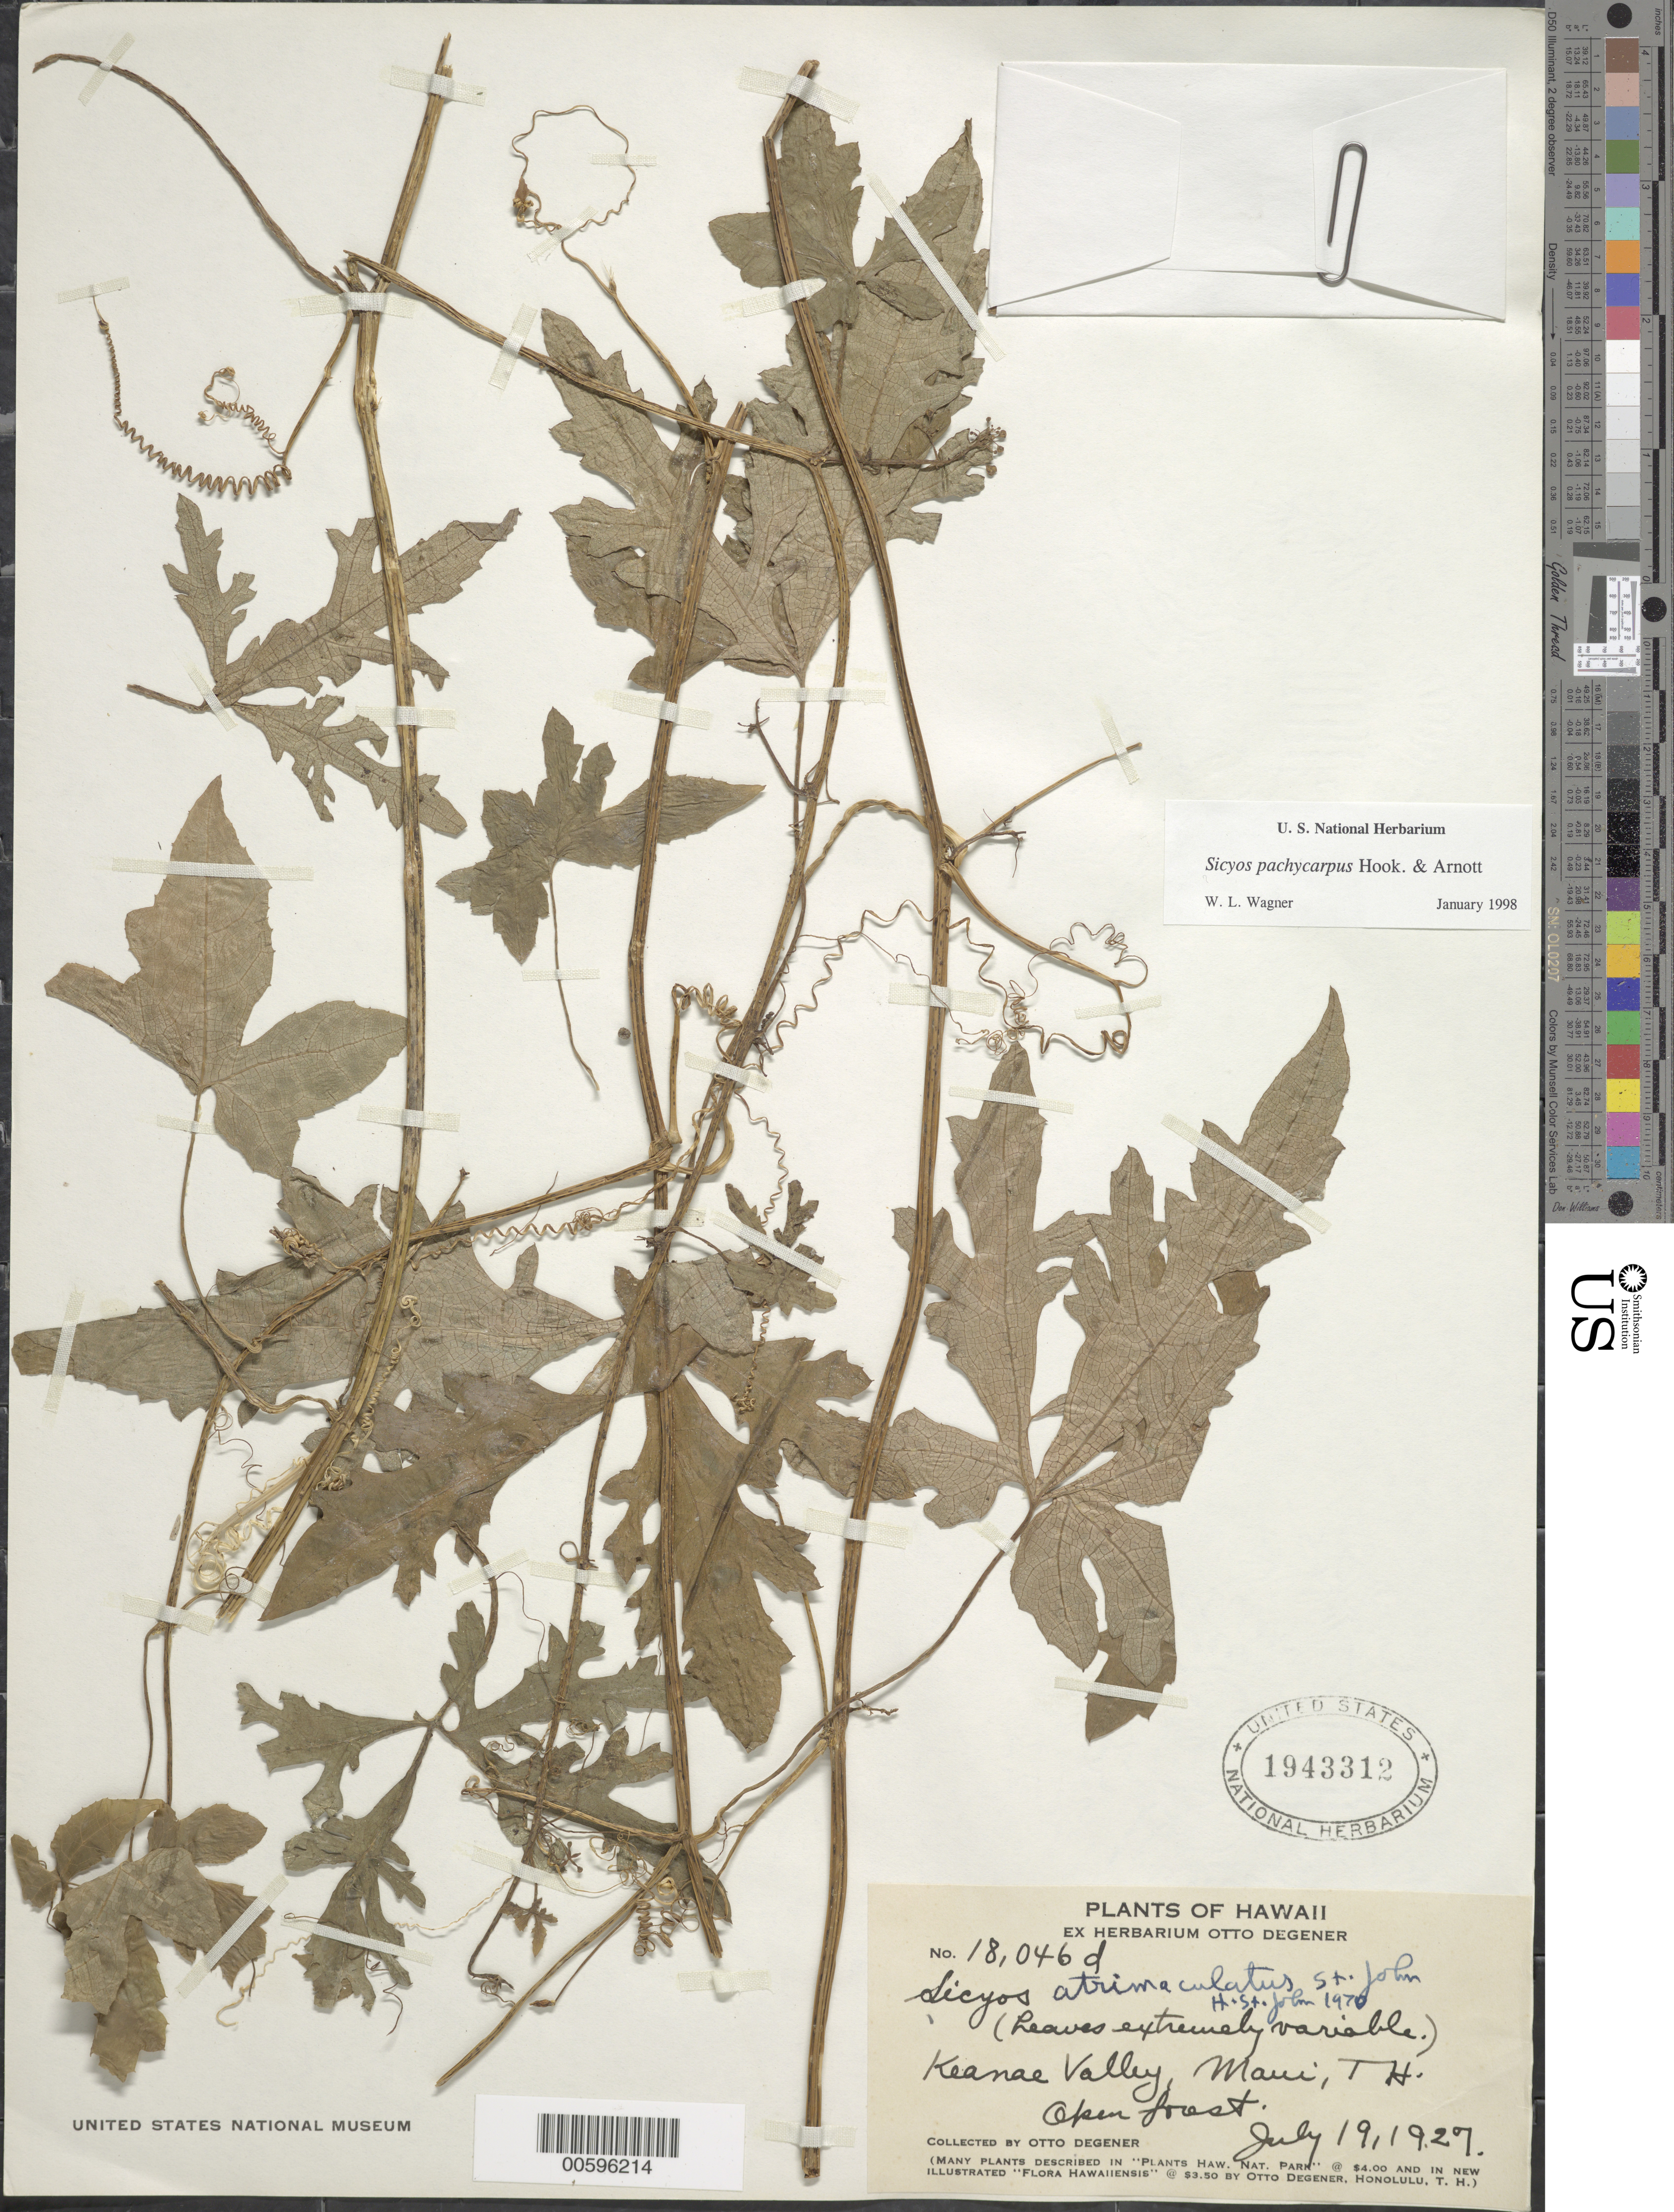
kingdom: Plantae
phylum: Tracheophyta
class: Magnoliopsida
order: Cucurbitales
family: Cucurbitaceae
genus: Sicyos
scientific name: Sicyos pachycarpus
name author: Hook. & Arn.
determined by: Wagner, W. L., (BOT), Smithsonian Institution - National Museum of Natural History (UNITED STATES)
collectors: O. Degener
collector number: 18046d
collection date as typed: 19 Jul 1927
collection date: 1927-07-19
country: United States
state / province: Hawaii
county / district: Maui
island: Maui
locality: Keanae Valley.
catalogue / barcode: US 1943312